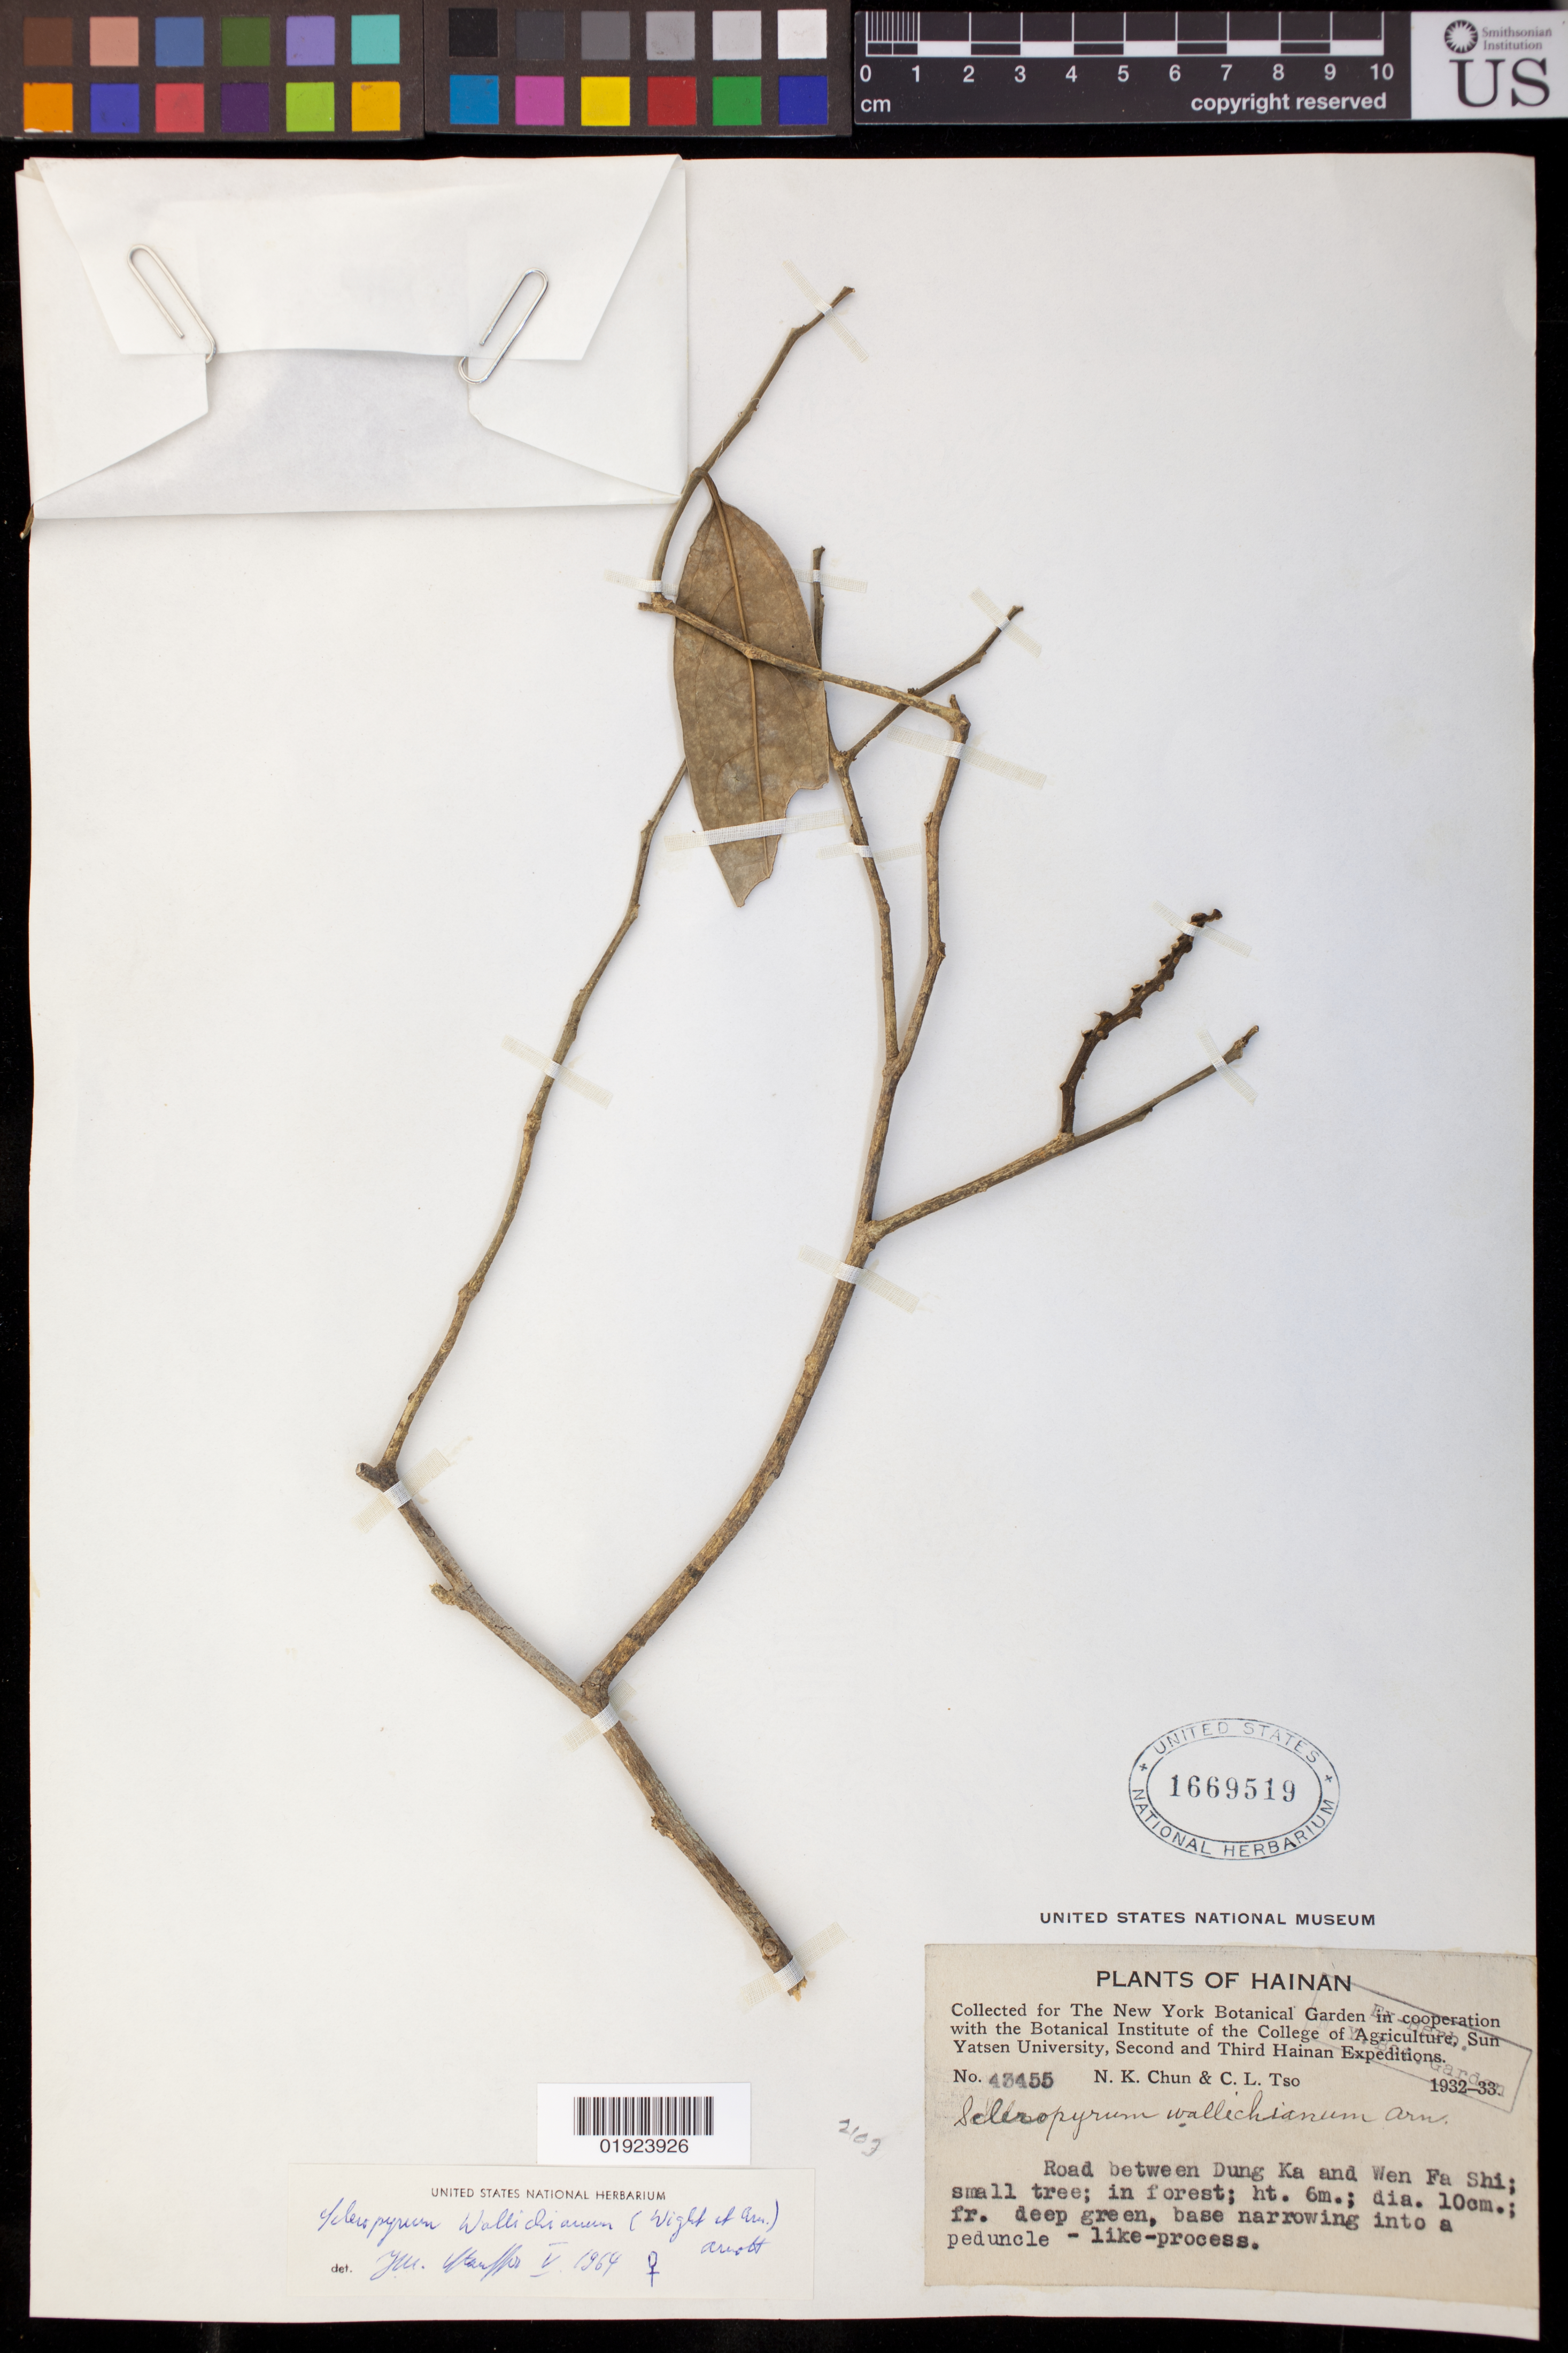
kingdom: Plantae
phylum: Tracheophyta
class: Magnoliopsida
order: Santalales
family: Cervantesiaceae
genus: Scleropyrum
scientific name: Scleropyrum wallichianum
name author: (Wight & Arn.) Arn.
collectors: N. K. Chun & C. Tso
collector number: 43455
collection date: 1932/1933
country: China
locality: Road between Dung Ka and Wen Fa Shi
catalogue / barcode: US 1669519